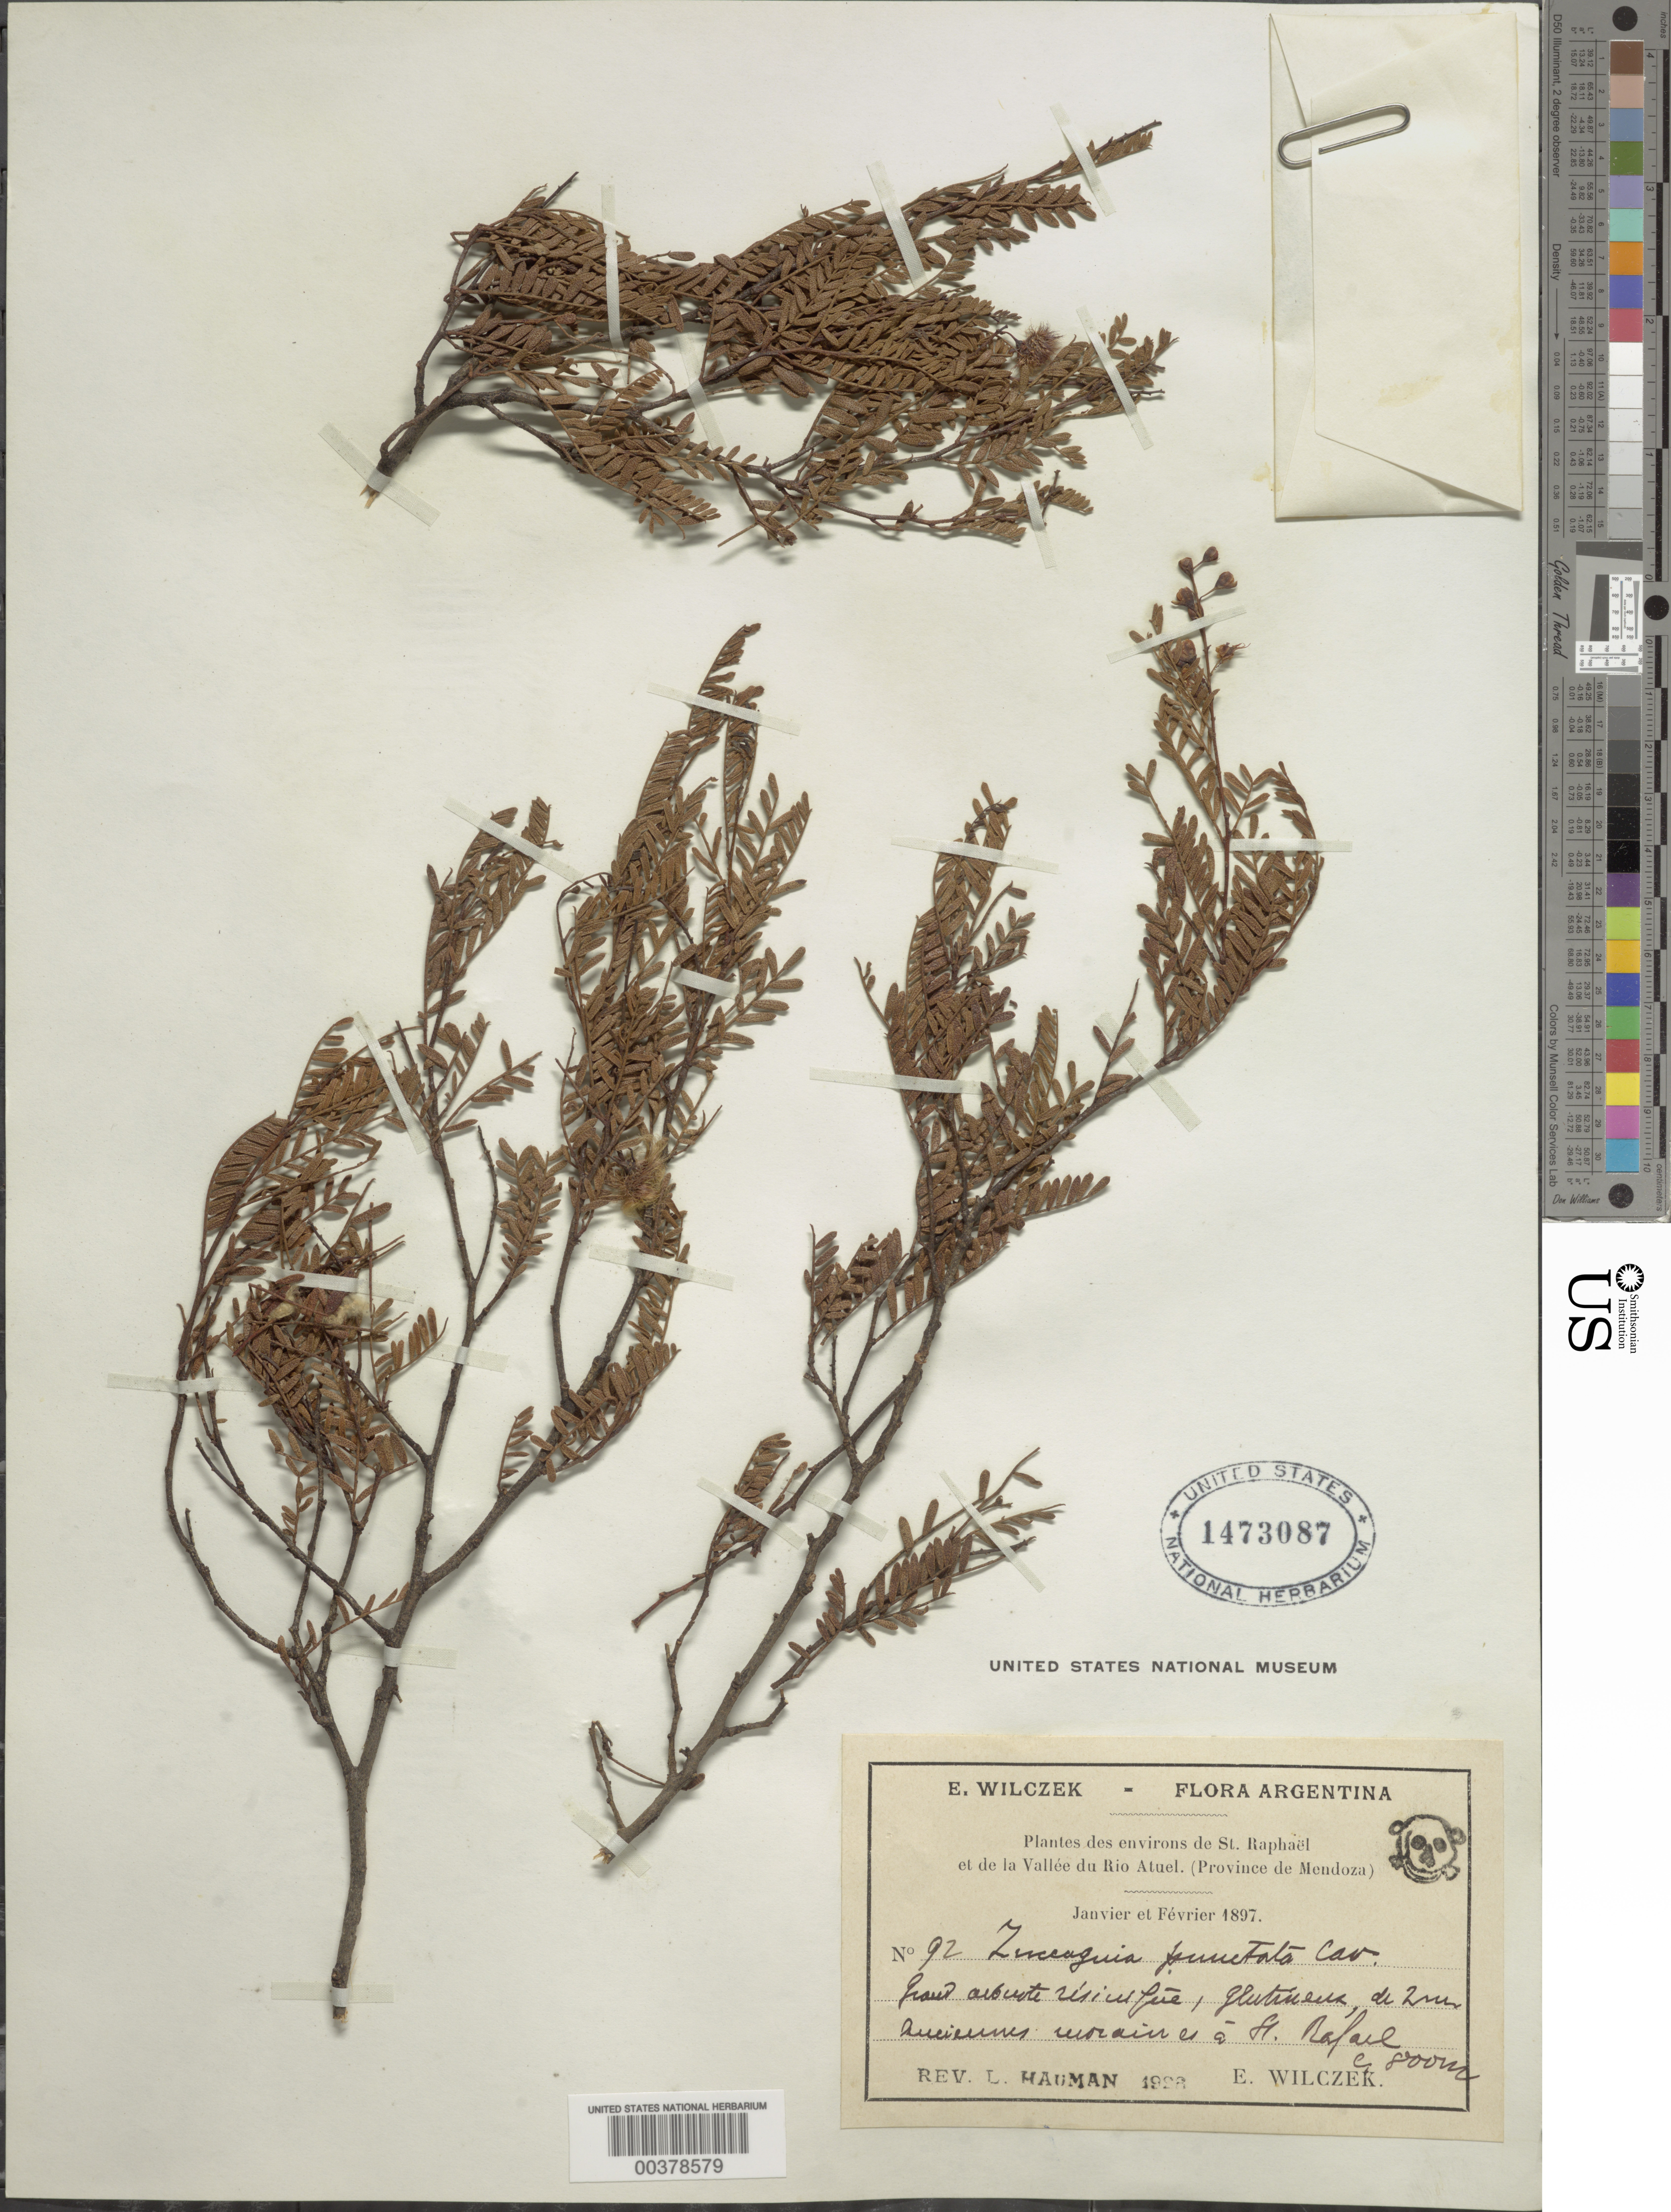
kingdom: Plantae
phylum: Tracheophyta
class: Magnoliopsida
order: Fabales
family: Fabaceae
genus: Zuccagnia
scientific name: Zuccagnia punctata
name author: Cav.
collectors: E. Wilczek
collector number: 92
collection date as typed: Jan 1897 and -- Feb 1897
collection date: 1897-01/1897-02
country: Argentina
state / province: Mendoza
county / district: San Rafael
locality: Environs of St. Raphael and of the valley of Rio Atuel. (Pawpa) de S. Rafael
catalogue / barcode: US 1473087